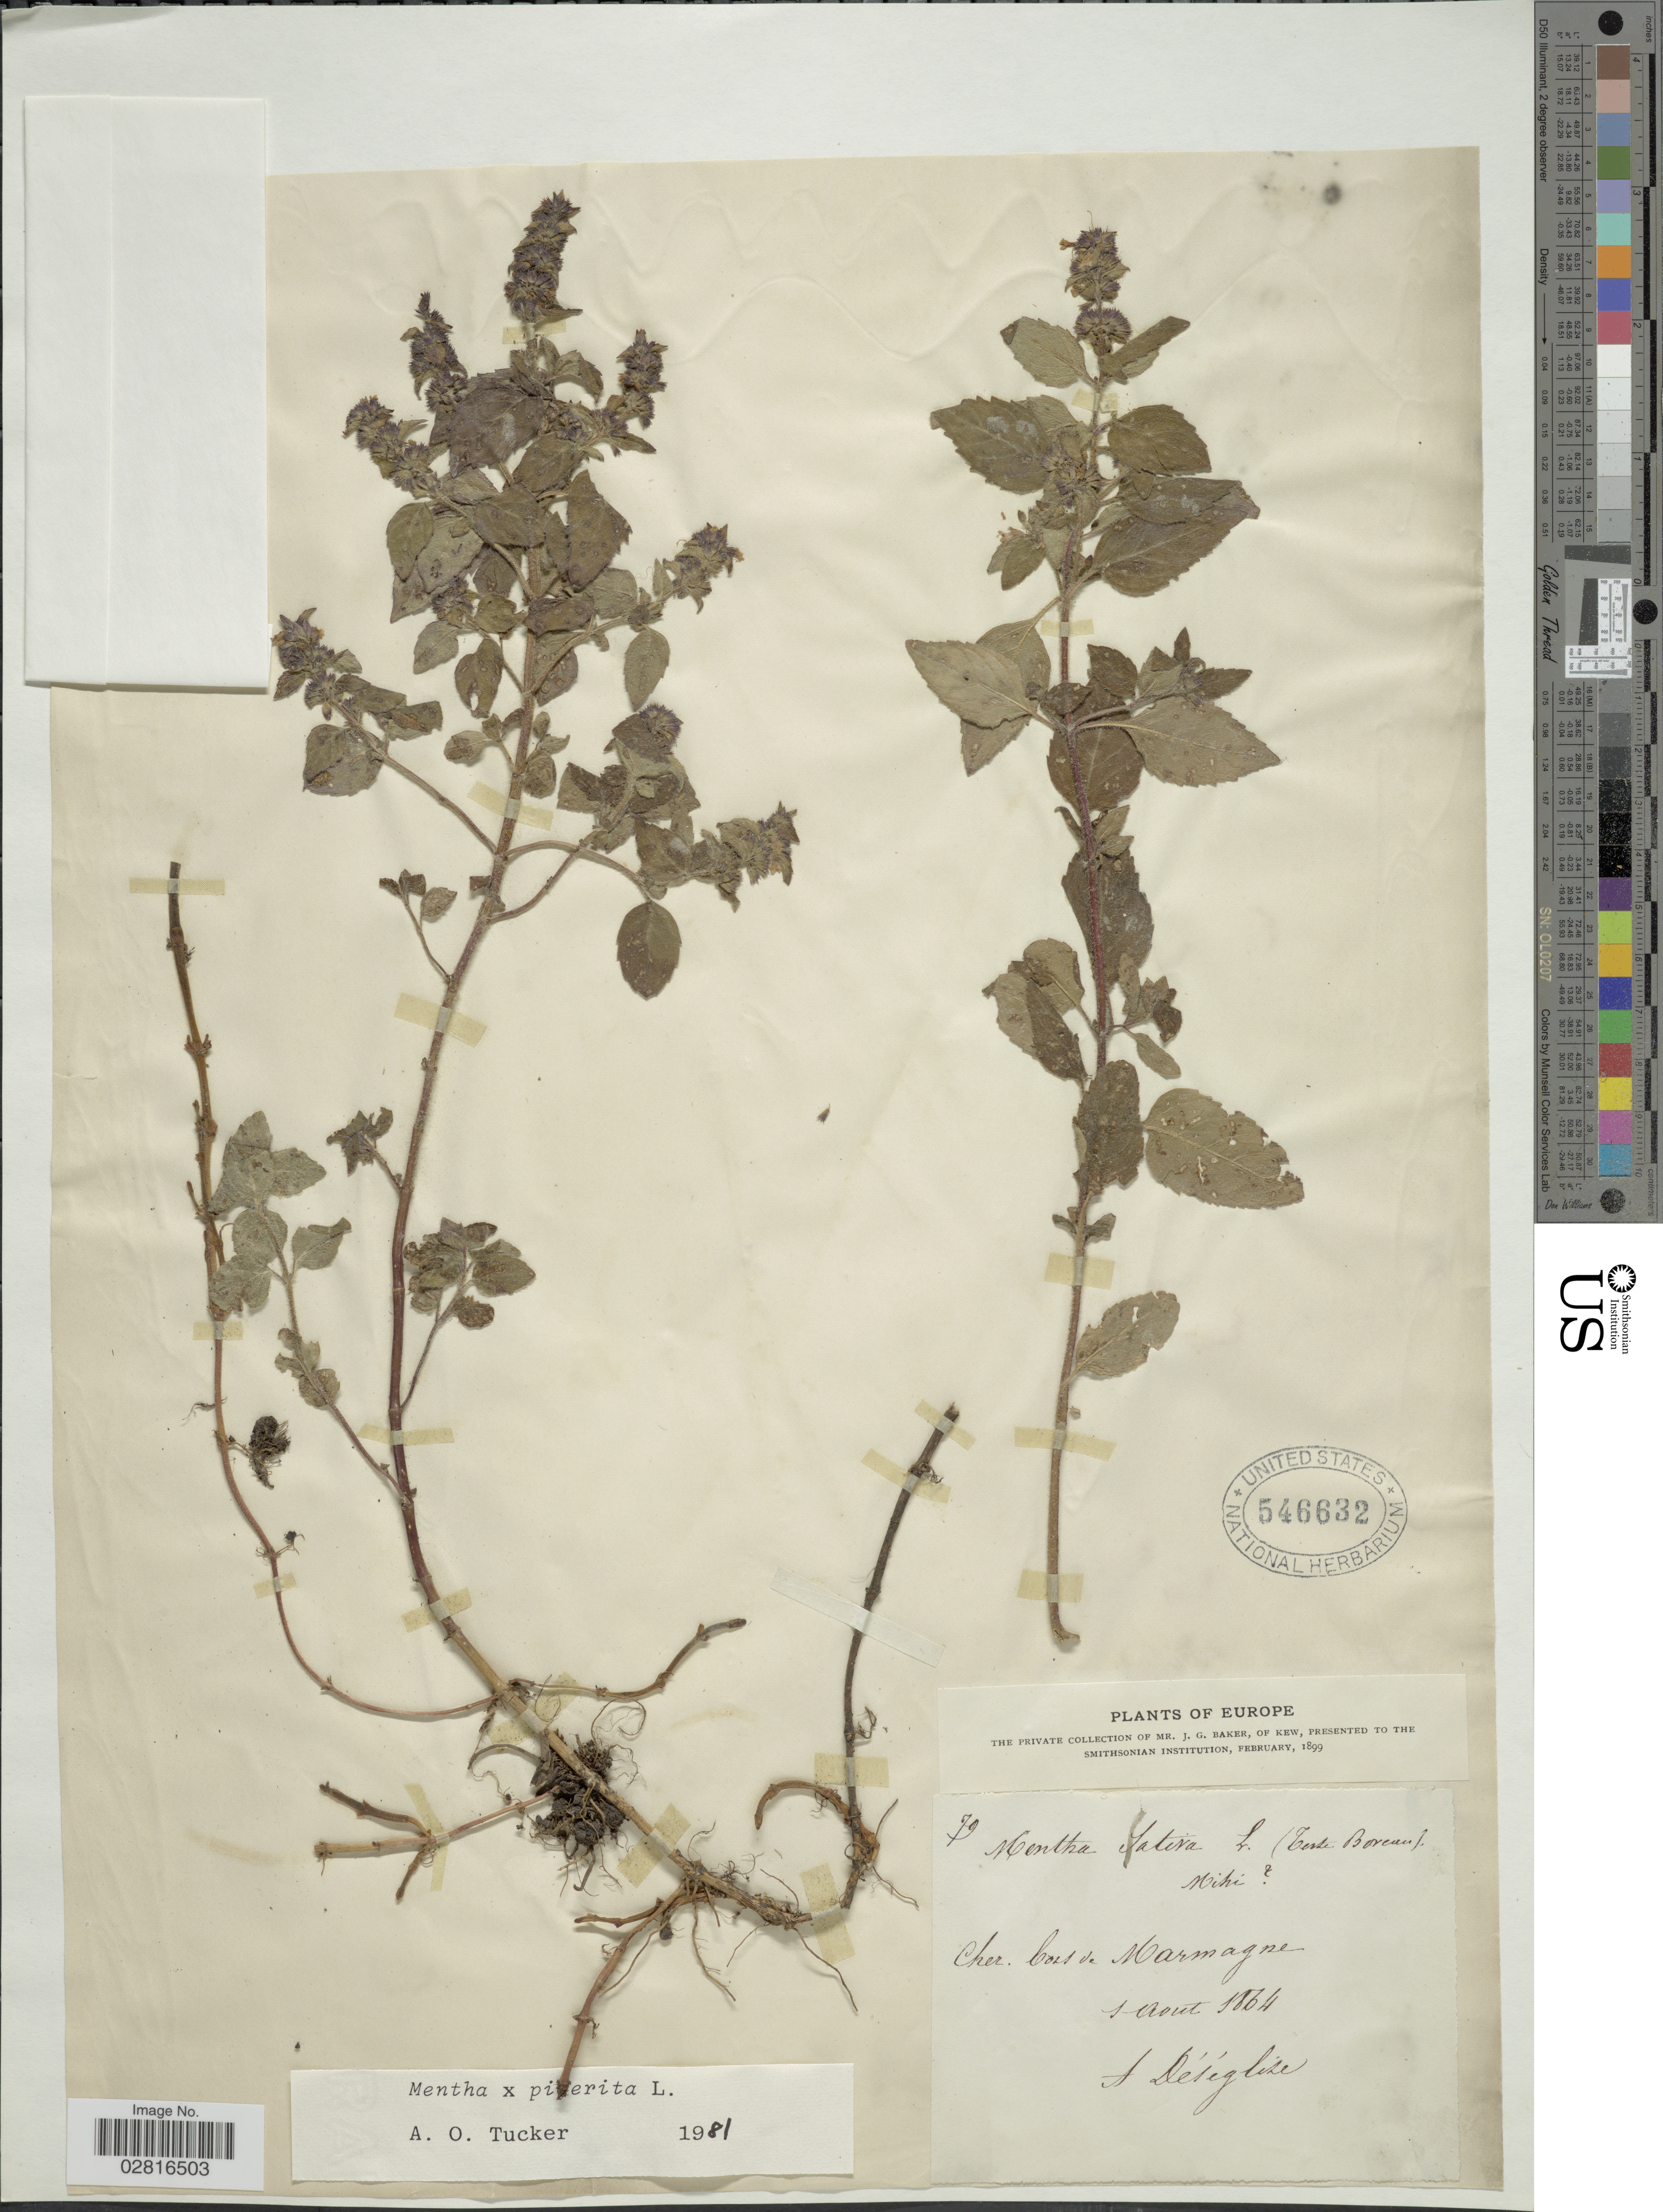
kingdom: Plantae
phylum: Tracheophyta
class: Magnoliopsida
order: Lamiales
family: Lamiaceae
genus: Mentha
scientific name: Mentha x piperita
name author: L.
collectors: A. Deseglise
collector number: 79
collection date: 1864-08-01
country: France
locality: Cher. bord de Marmagne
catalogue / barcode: US 546632